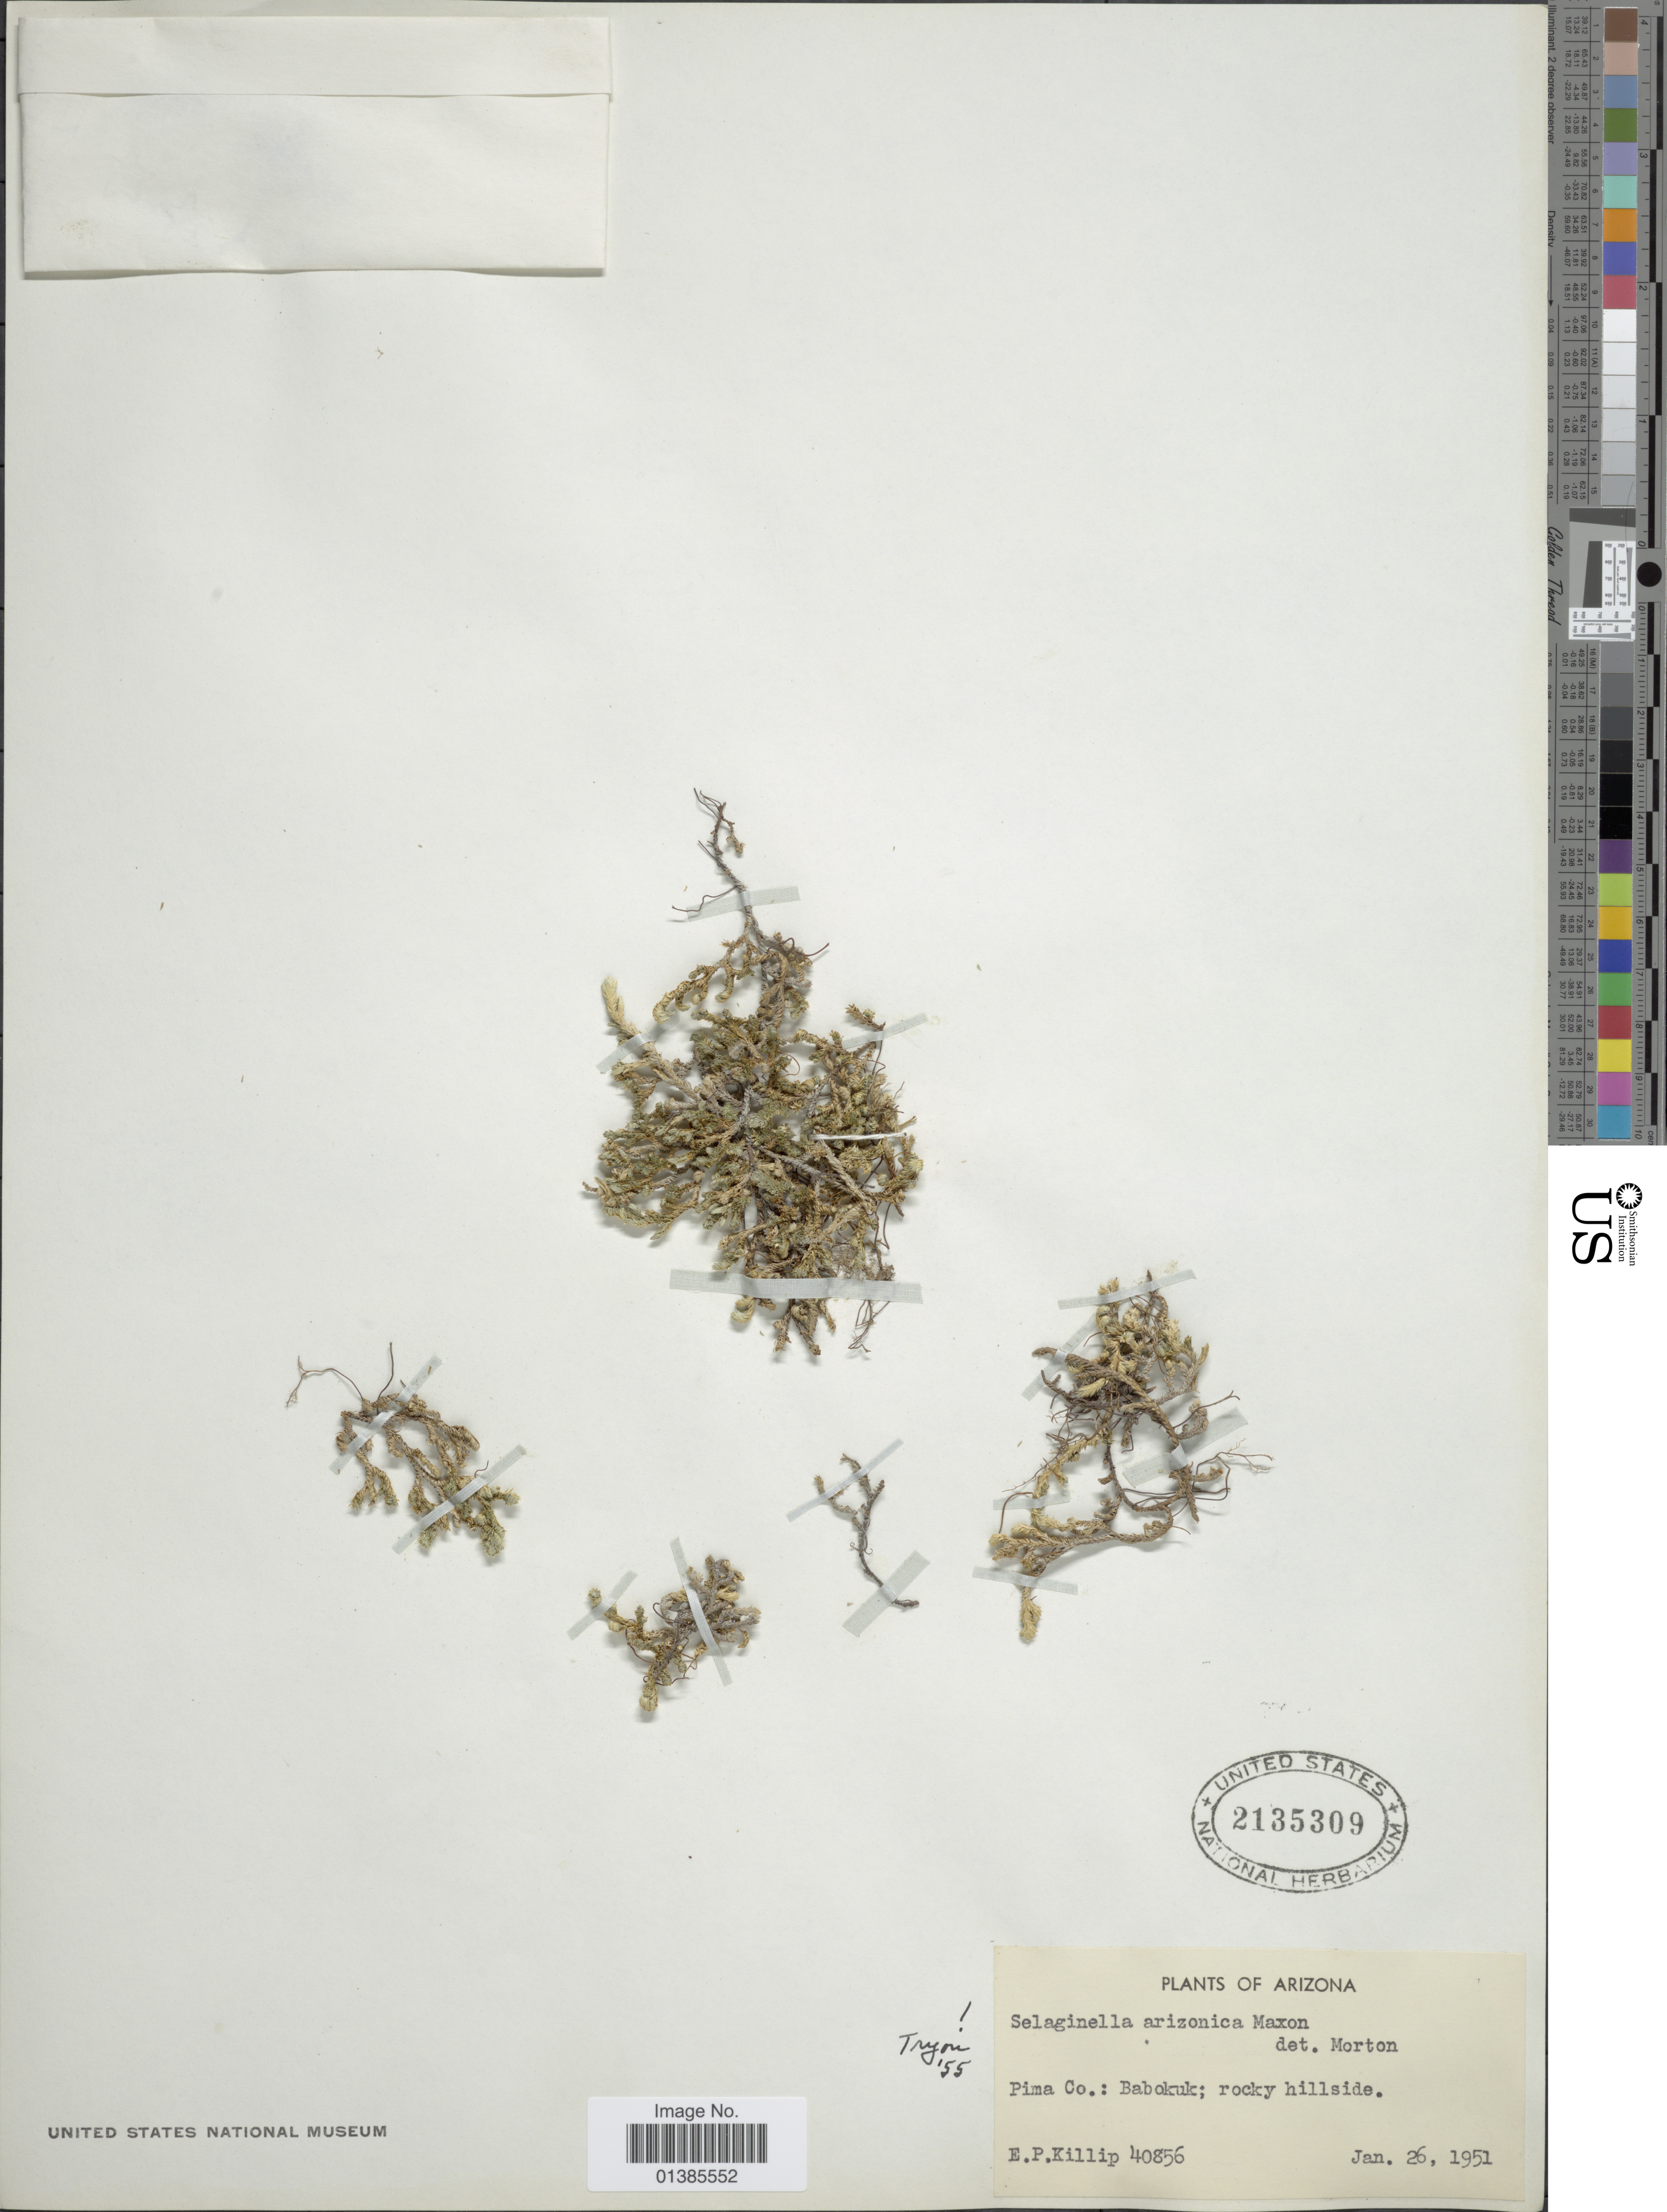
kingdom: Plantae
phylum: Tracheophyta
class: Lycopodiopsida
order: Selaginellales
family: Selaginellaceae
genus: Selaginella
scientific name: Selaginella arizonica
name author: Maxon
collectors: E. P. Killip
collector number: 40856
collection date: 1951-01-26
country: United States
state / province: Arizona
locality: Pima Co.: Babokuk; rocky hillside.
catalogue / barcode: US 2135309